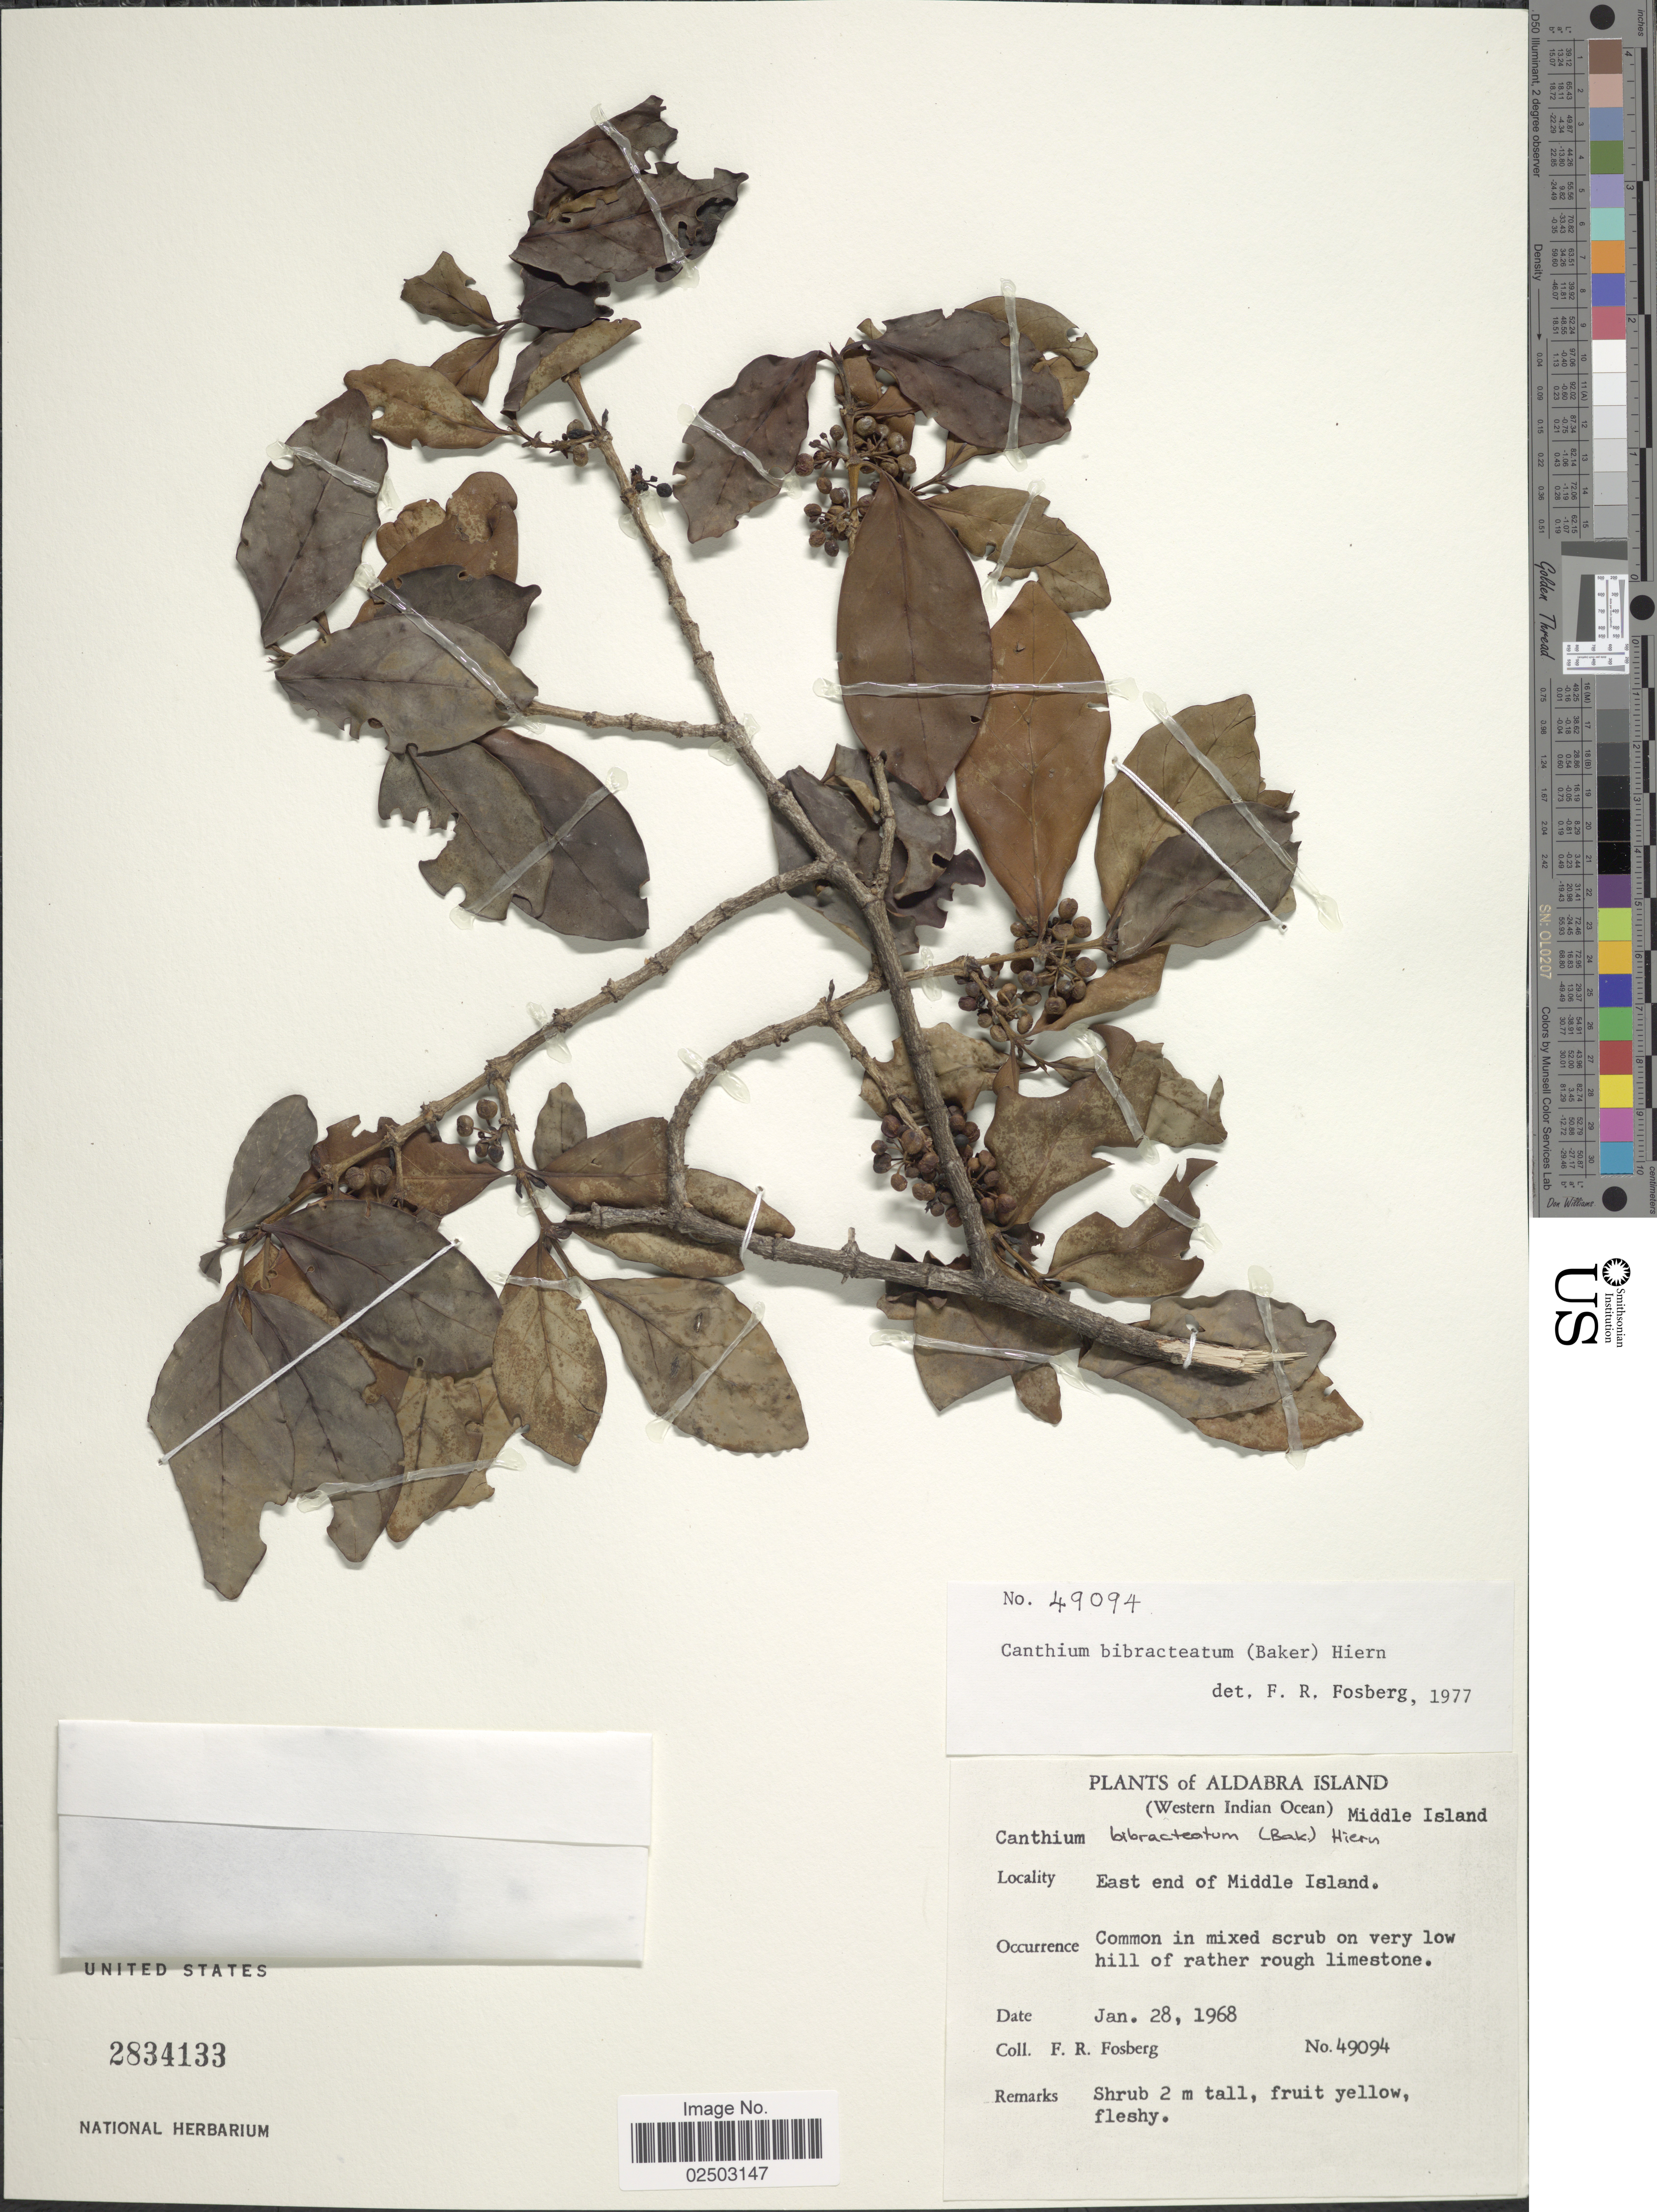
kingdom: Plantae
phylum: Tracheophyta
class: Magnoliopsida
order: Gentianales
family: Rubiaceae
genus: Canthium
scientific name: Canthium bibracteatum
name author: (Baker) Hiern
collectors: F. R. Fosberg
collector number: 49094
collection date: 1968-01-28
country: Seychelles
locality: Aldabra Island (Western Indian Ocean), East end of Middle Island, on very low hill of rather rough limestone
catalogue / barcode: US 2834133